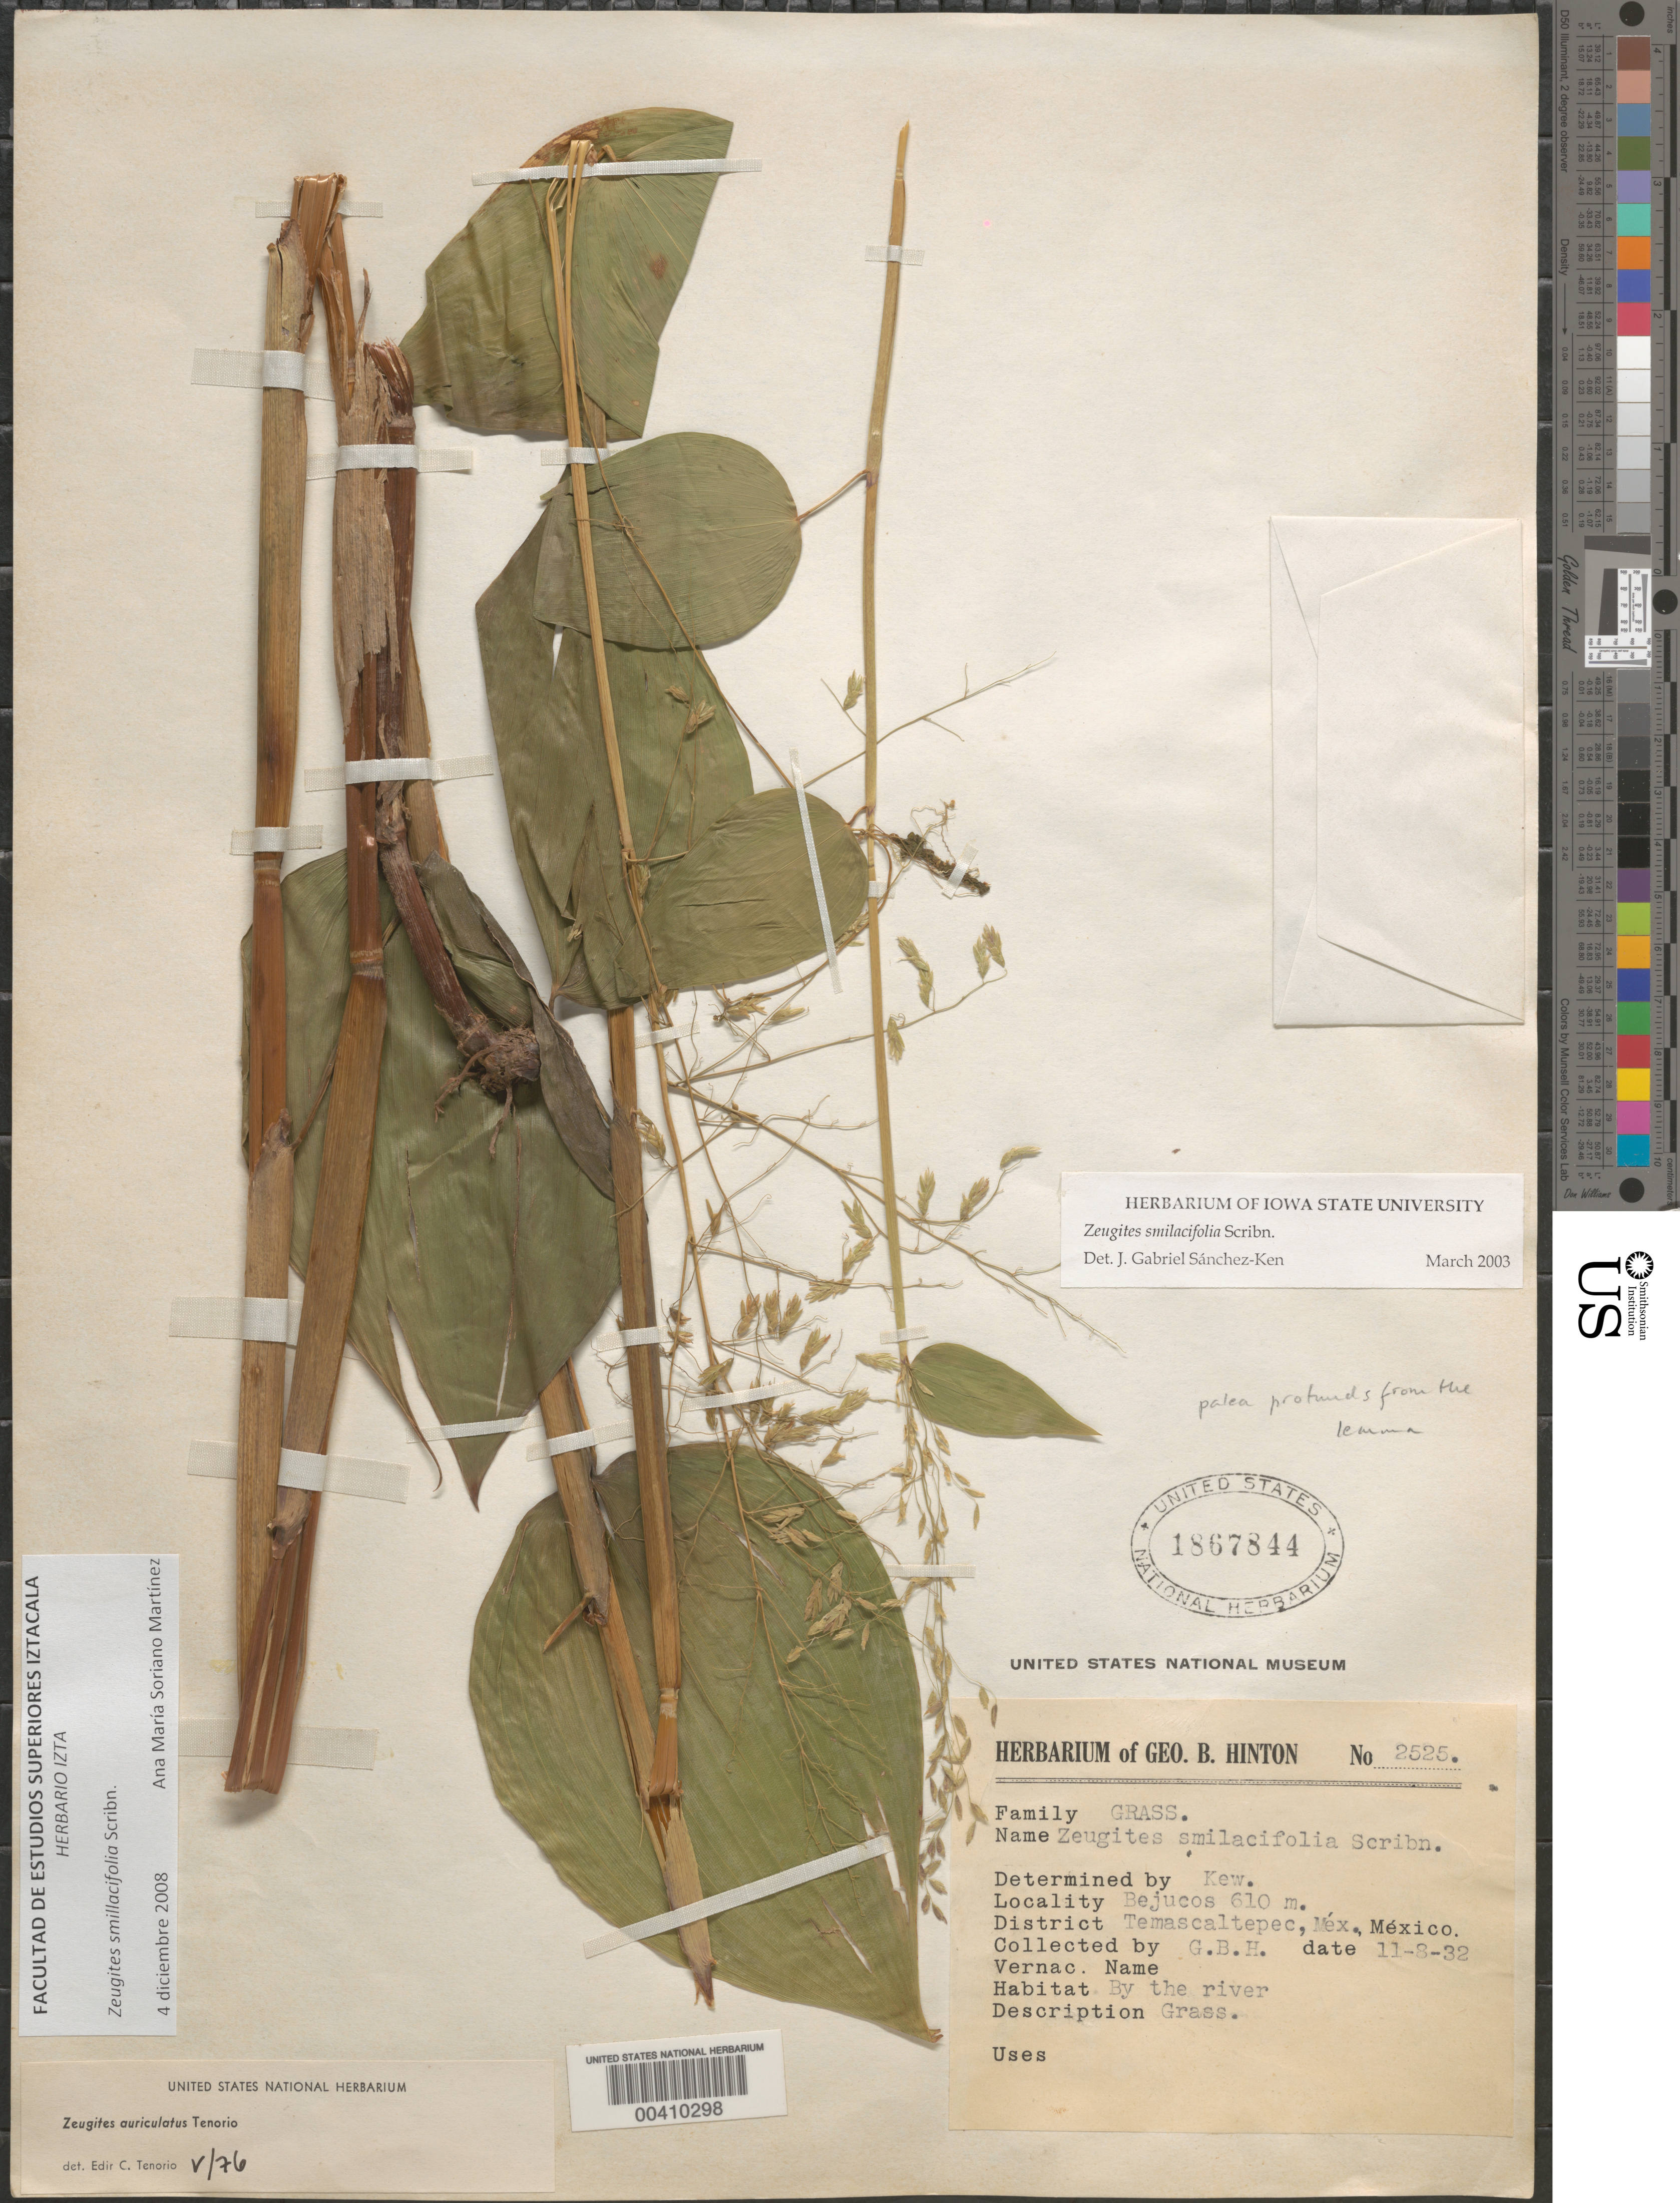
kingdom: Plantae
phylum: Tracheophyta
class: Liliopsida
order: Poales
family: Poaceae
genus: Zeugites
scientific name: Zeugites smilacifolius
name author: Scribn.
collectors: G. B. Hinton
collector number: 2525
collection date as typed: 11 Aug 1932 or 8 Nov 1932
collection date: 1932-08-11 or 1932-11-08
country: Mexico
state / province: México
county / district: Temascaltepec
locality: Bejucos, Temascaltepec Dist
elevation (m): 610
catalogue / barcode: US 1867844